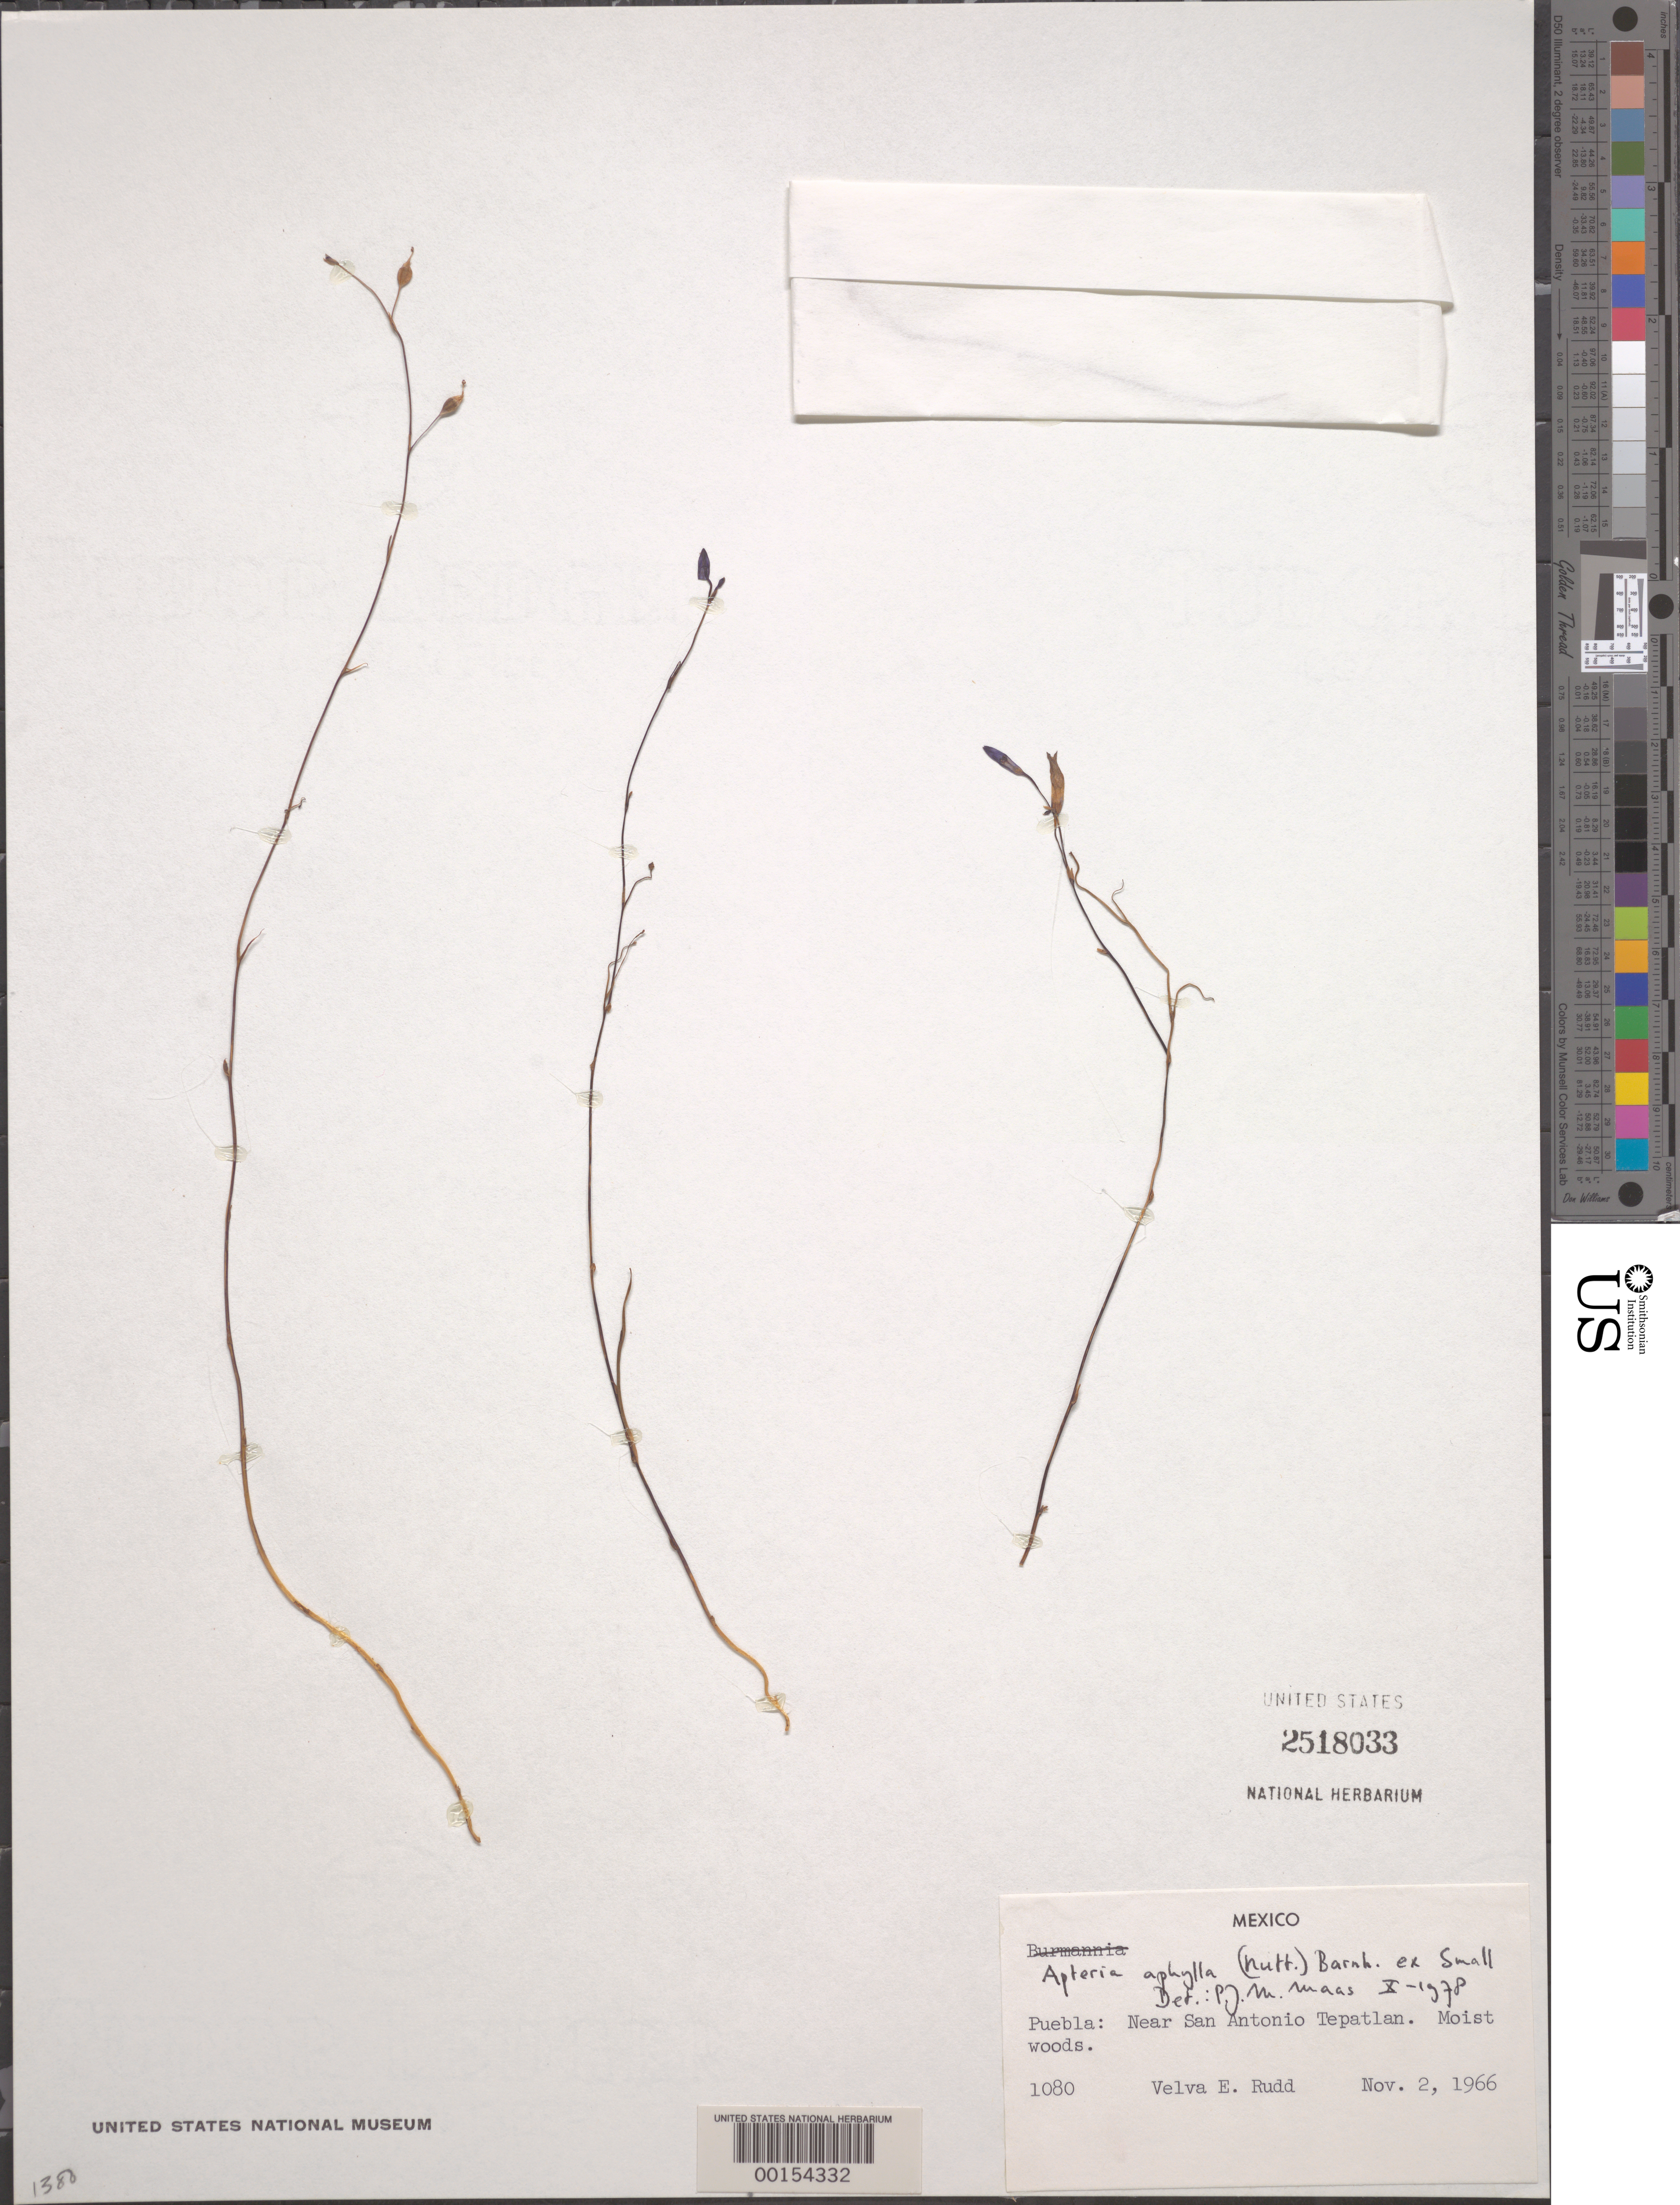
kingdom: Plantae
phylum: Tracheophyta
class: Liliopsida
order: Dioscoreales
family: Burmanniaceae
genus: Apteria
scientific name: Apteria aphylla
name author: (Nutt.) Barnhart ex Small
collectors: V. E. Rudd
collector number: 1080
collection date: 1966-11-02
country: Mexico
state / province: Puebla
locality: Near San Antonio Tepatlan.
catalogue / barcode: US 2518033